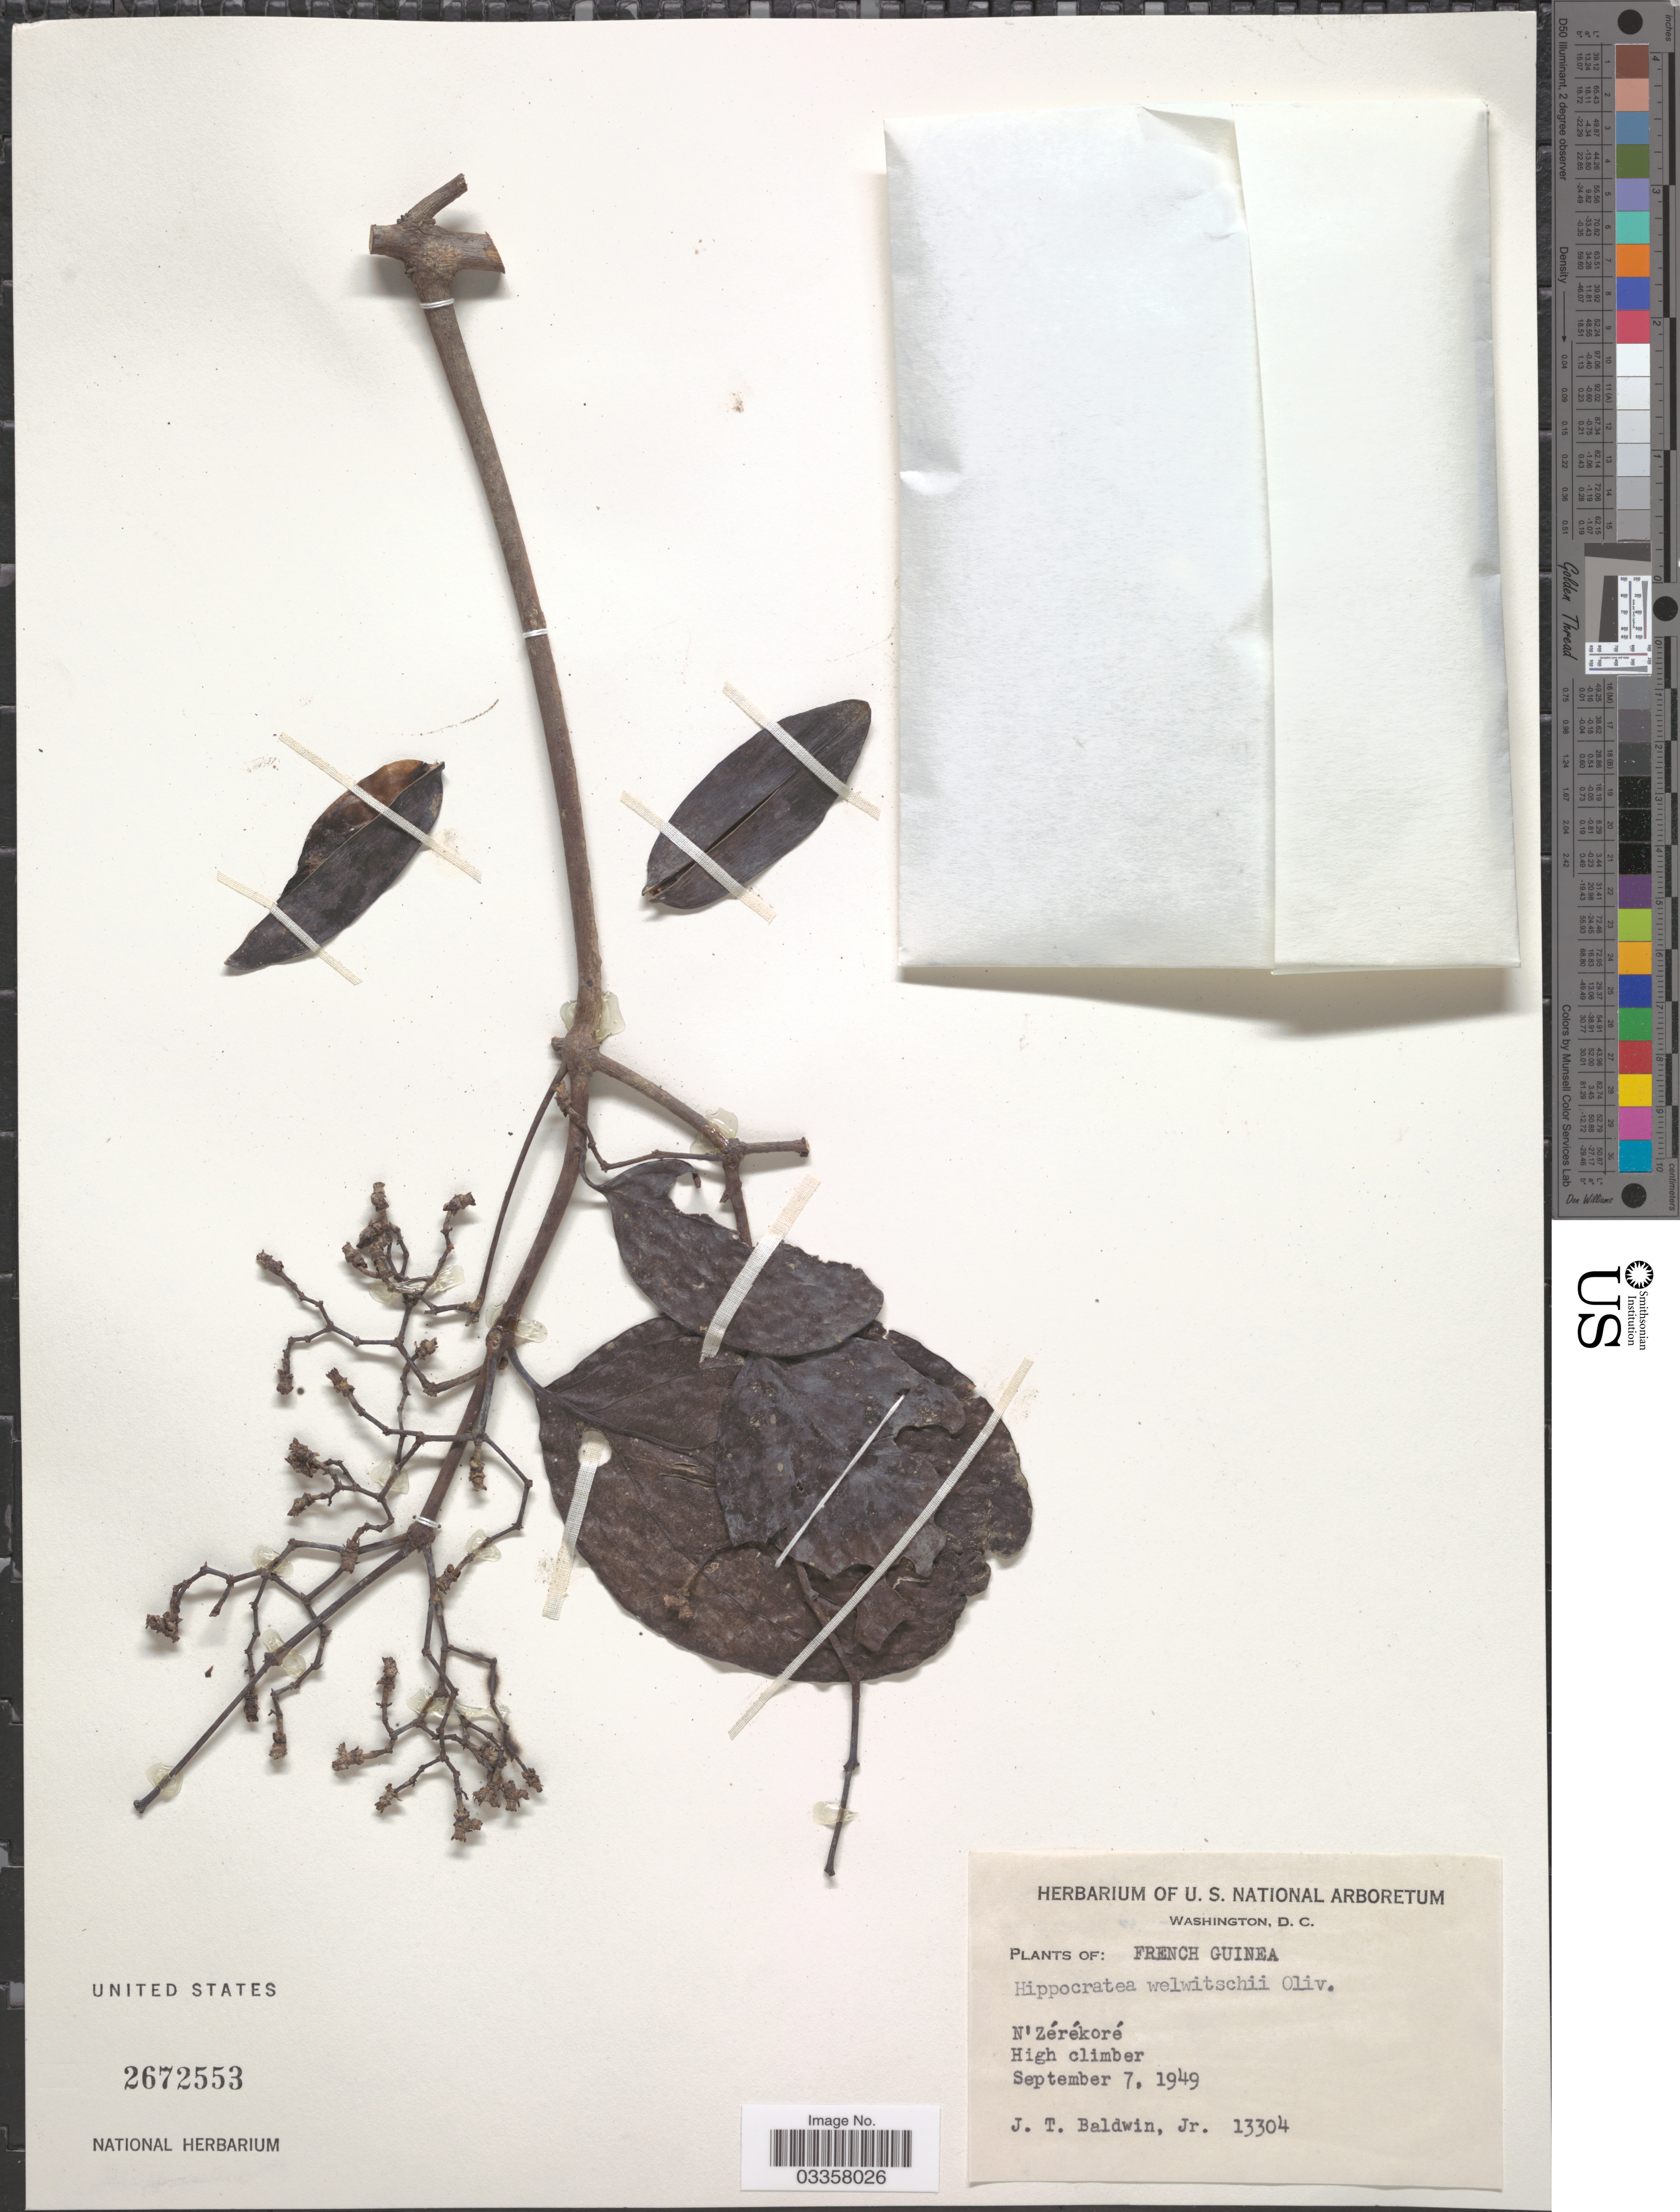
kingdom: Plantae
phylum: Tracheophyta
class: Magnoliopsida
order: Celastrales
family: Celastraceae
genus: Simicratea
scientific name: Simicratea welwitschii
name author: (Oliv.) N. Hallé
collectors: J. T. Baldwin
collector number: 13304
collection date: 1949-09-07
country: French Guiana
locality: N'Zérékoré.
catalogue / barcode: US 2672553